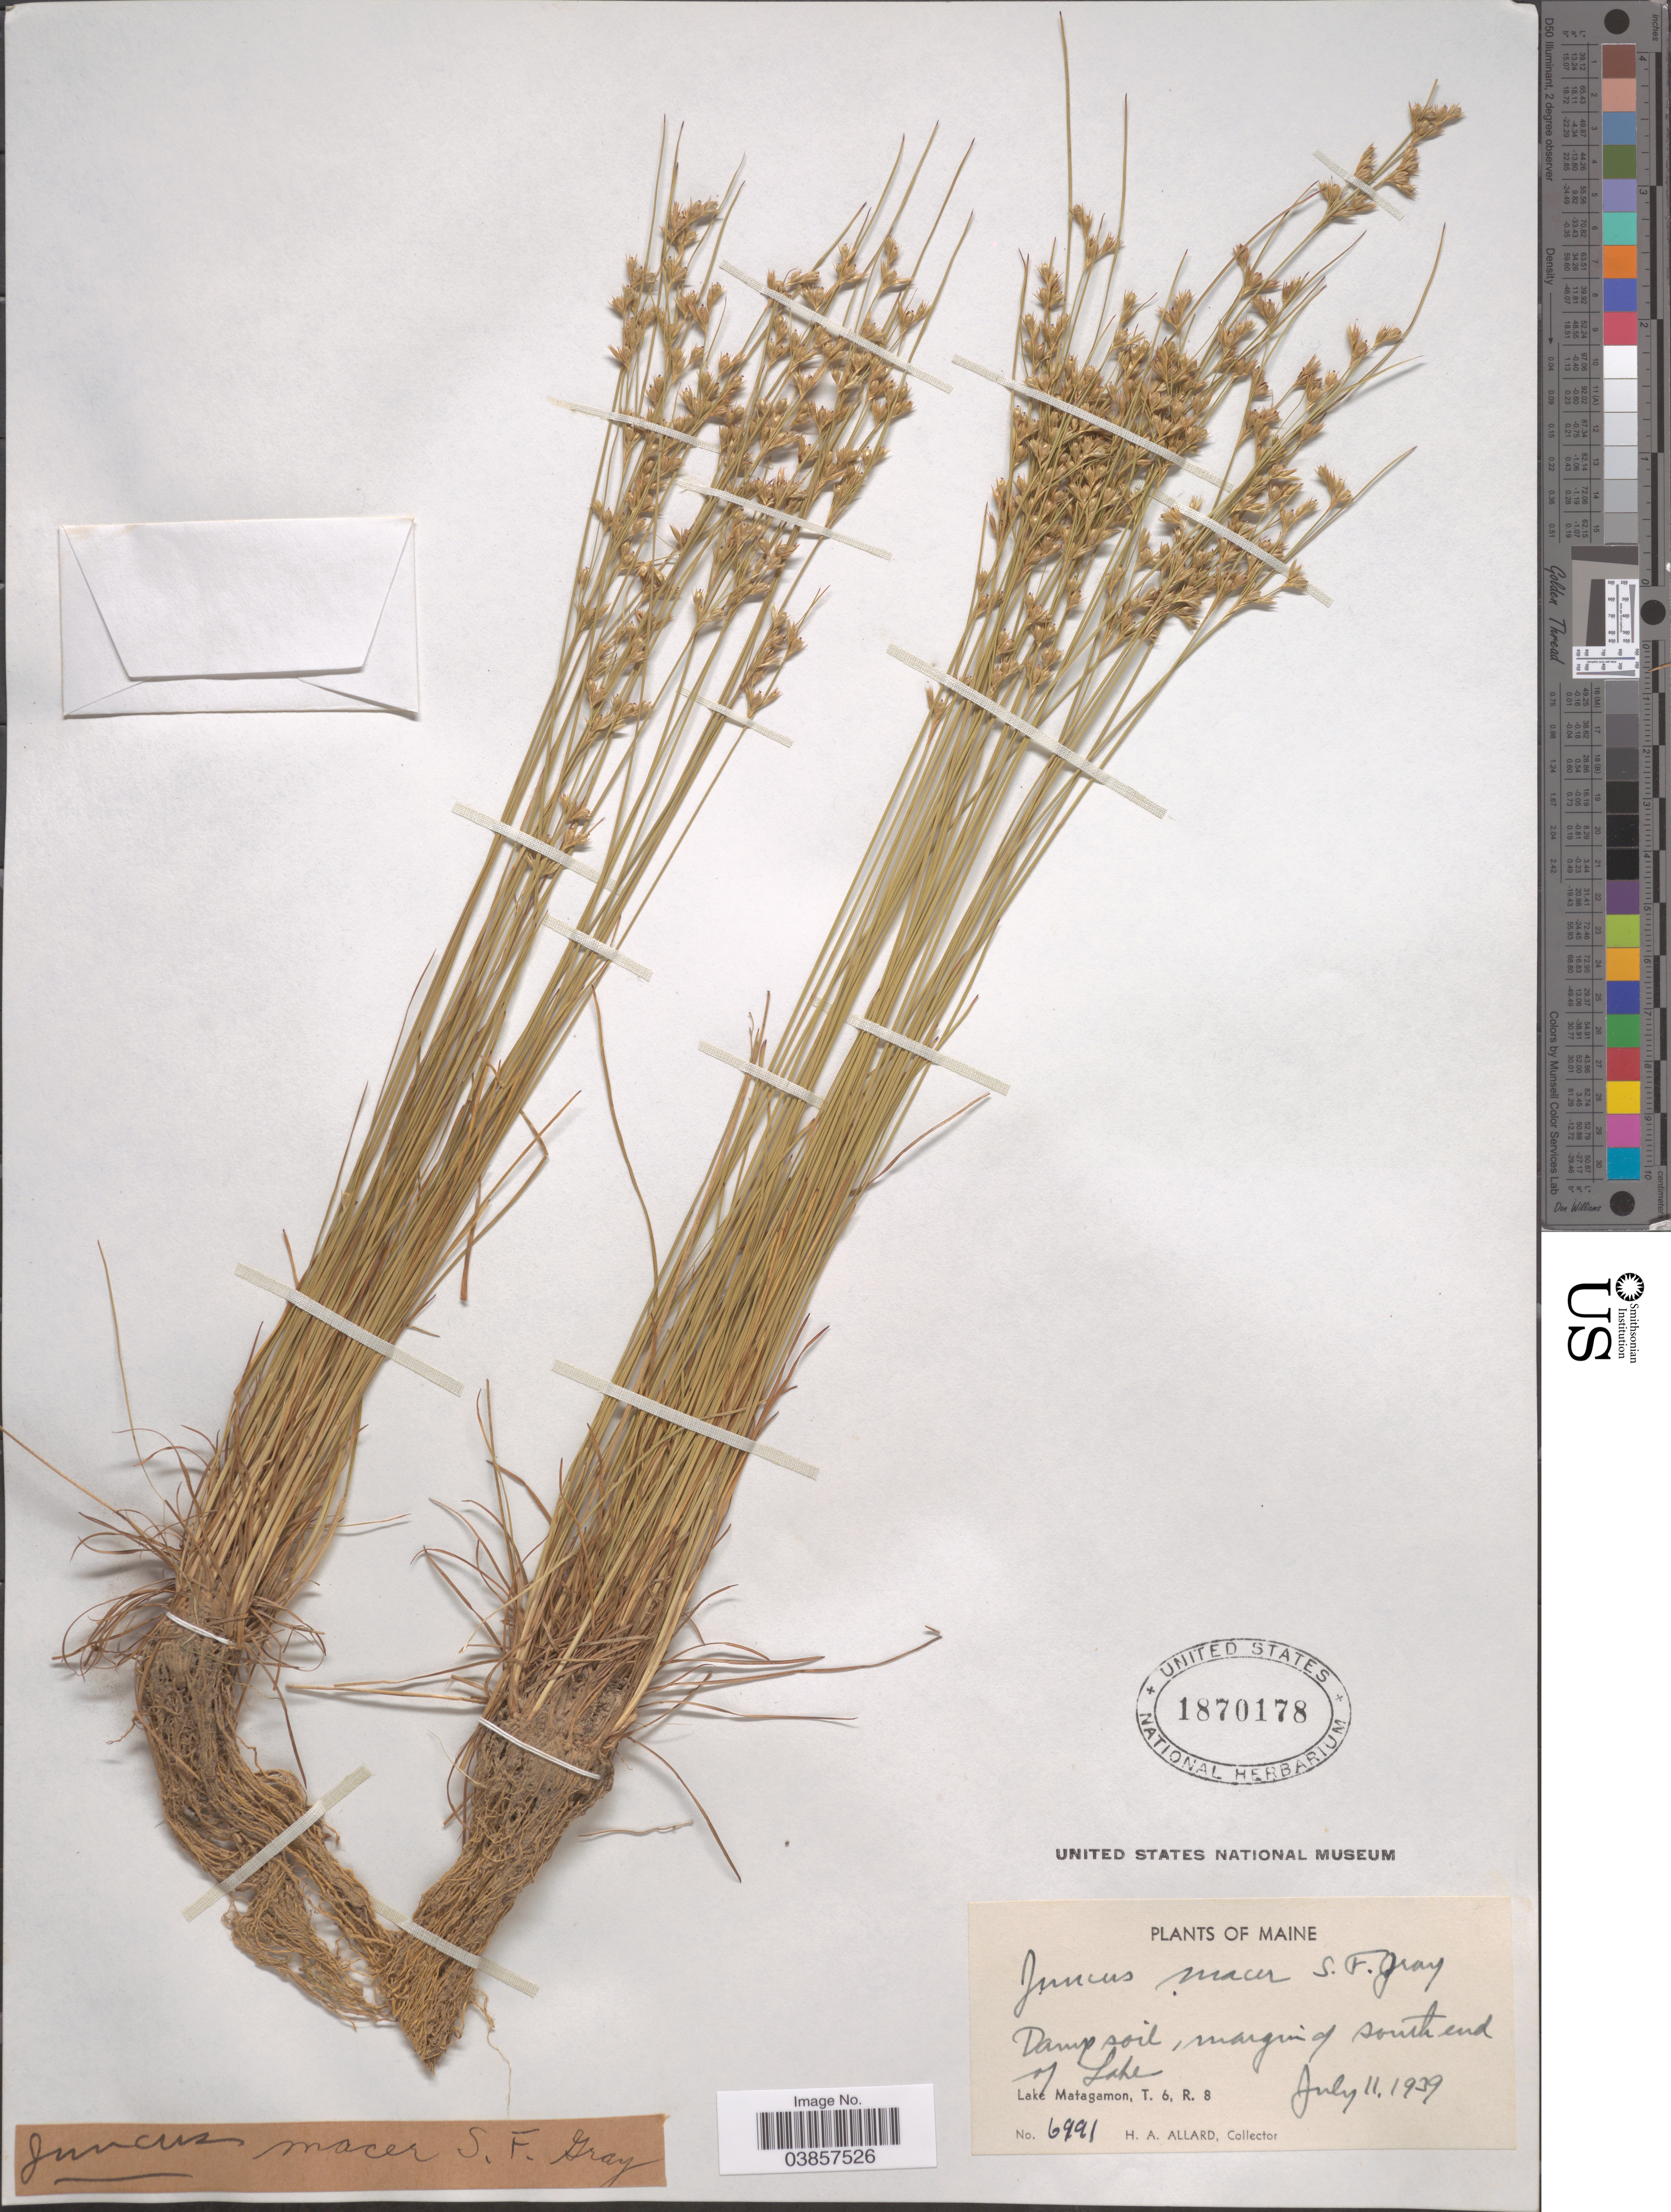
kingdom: Plantae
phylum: Tracheophyta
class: Liliopsida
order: Poales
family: Juncaceae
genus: Juncus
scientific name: Juncus tenuis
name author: Willd.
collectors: H. A. Allard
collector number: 6991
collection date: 1939-07-11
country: United States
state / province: Maine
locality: South end of Lake. Lake Matagamon, T. 6, R. 8.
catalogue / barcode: US 1870178